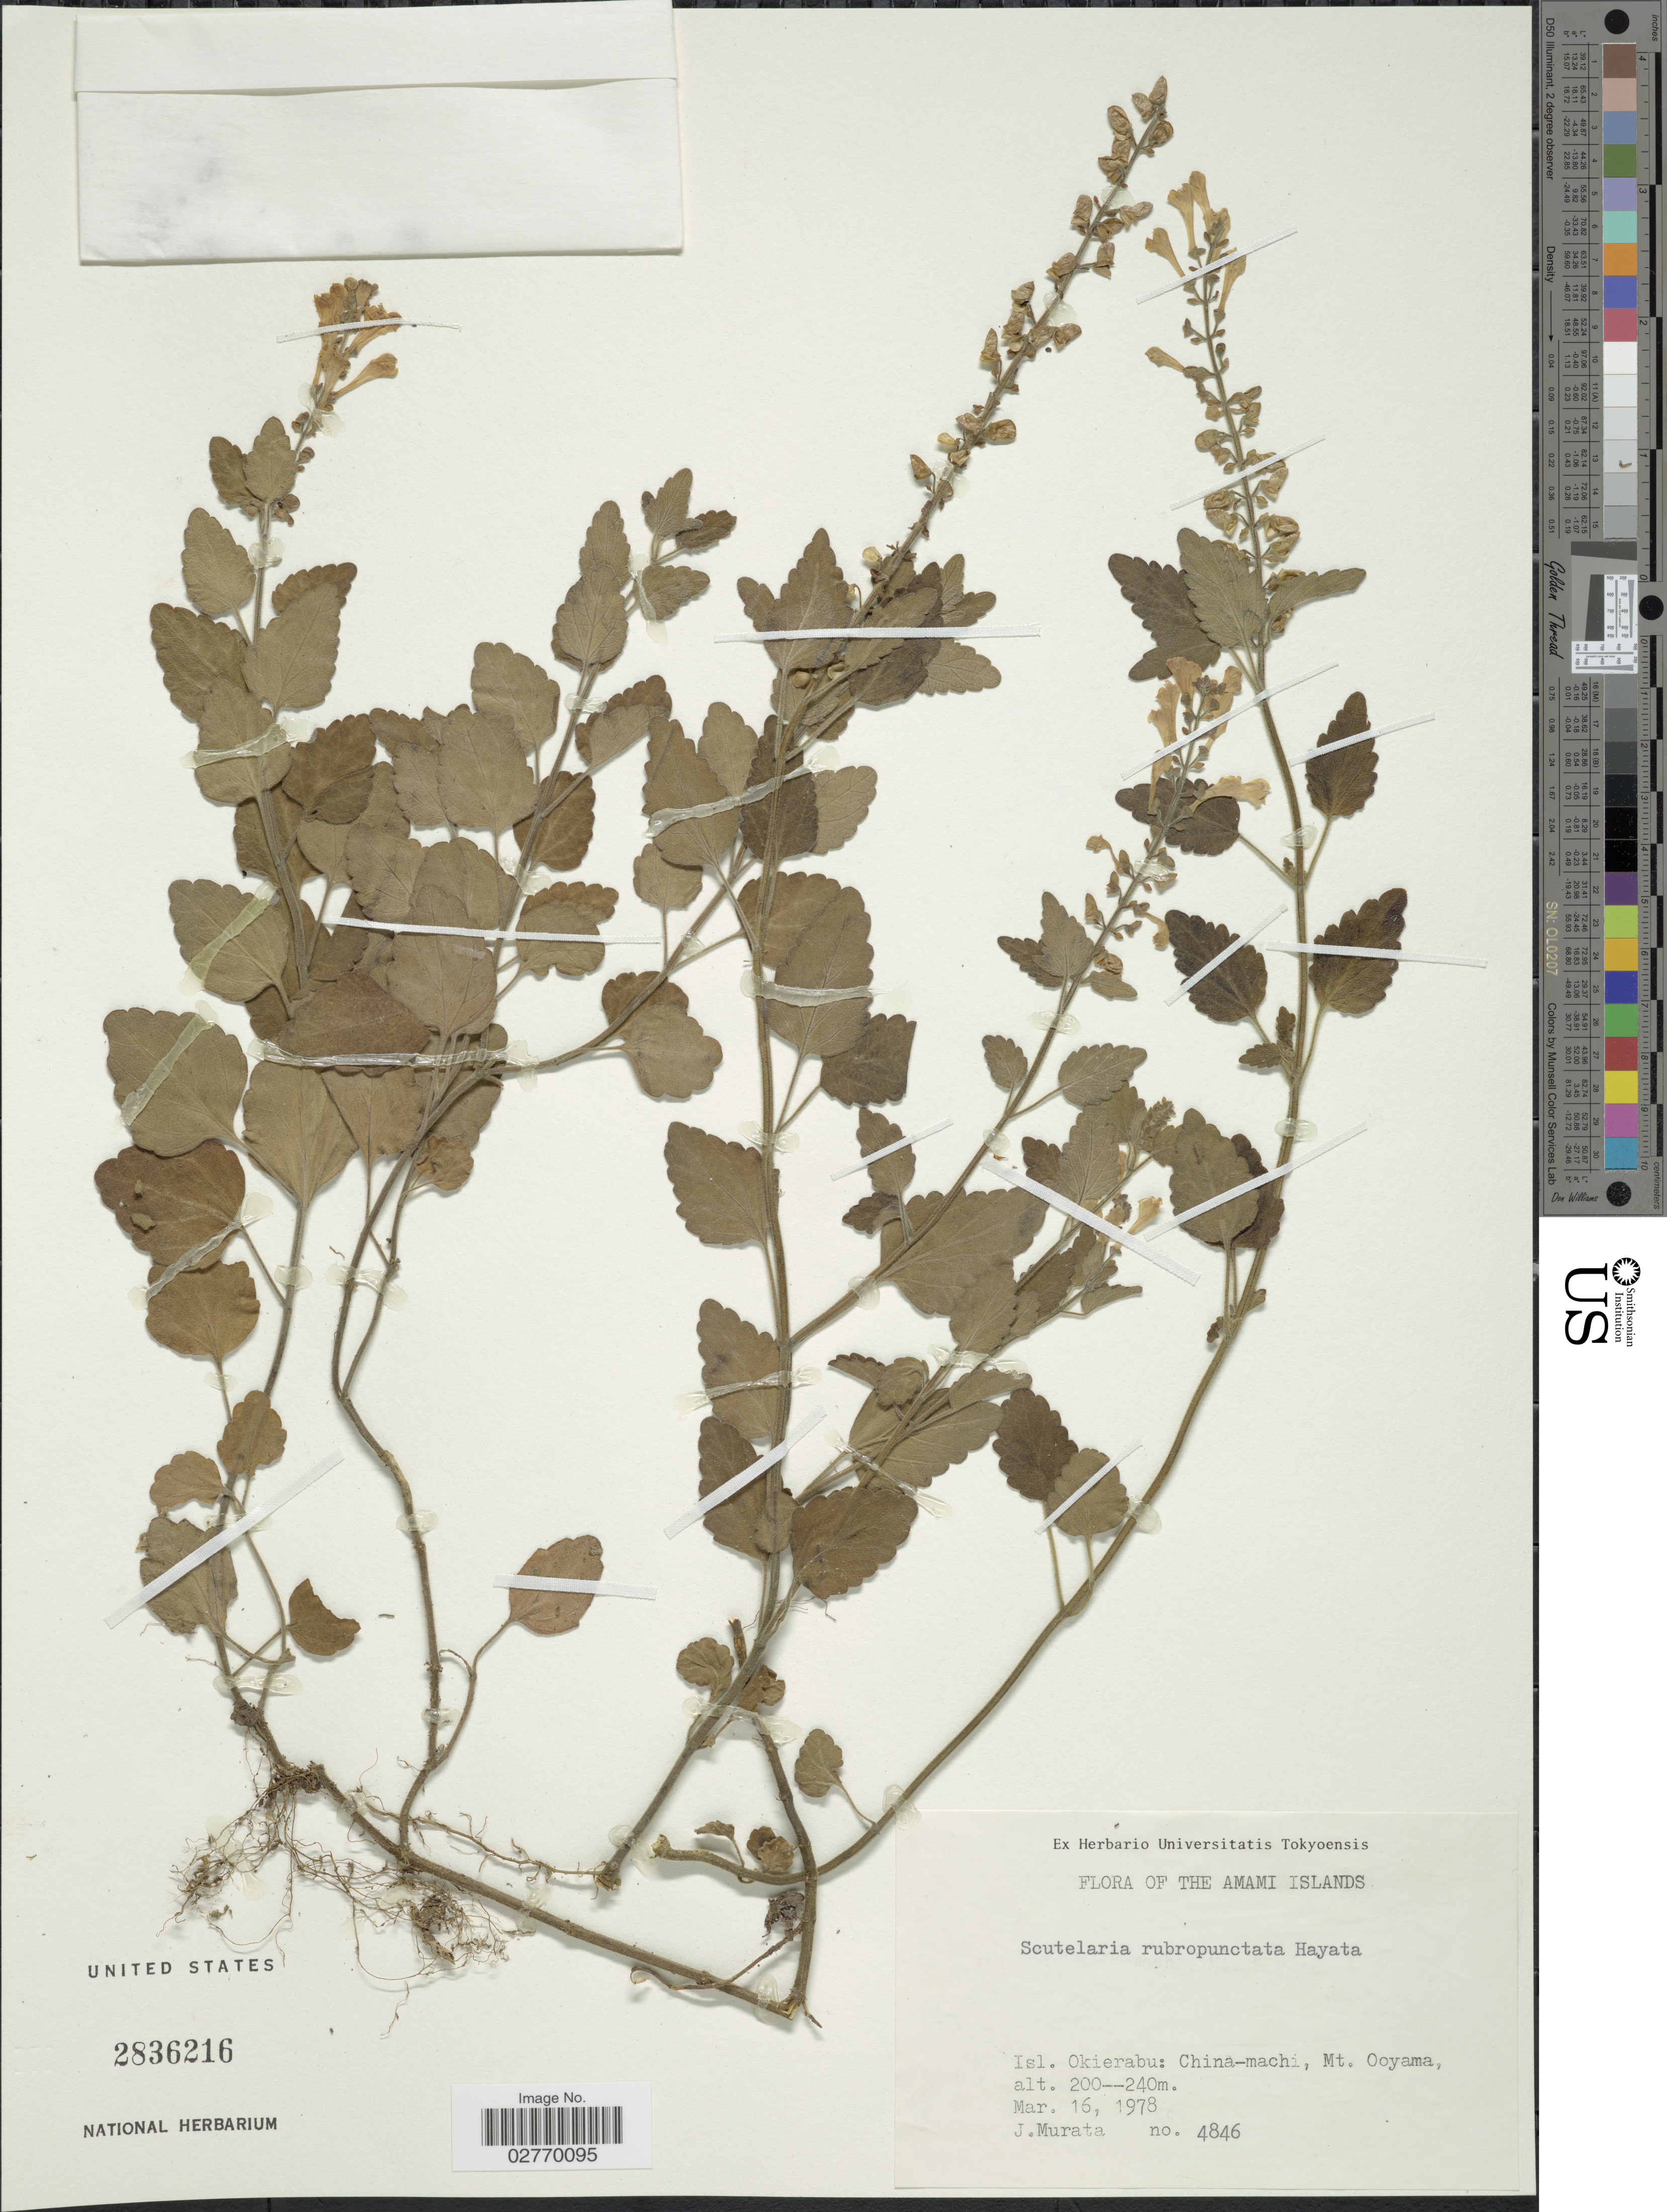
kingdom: Plantae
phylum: Tracheophyta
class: Magnoliopsida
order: Lamiales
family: Lamiaceae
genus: Scutellaria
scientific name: Scutellaria rubropunctata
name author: Hayata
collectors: J. Murata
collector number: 4846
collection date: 1978-03-16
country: Japan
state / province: Okinawa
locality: Amami Islands. Isl. Okierabu: China-machi, Mt. Ooyama.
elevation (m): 200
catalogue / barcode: US 2836216